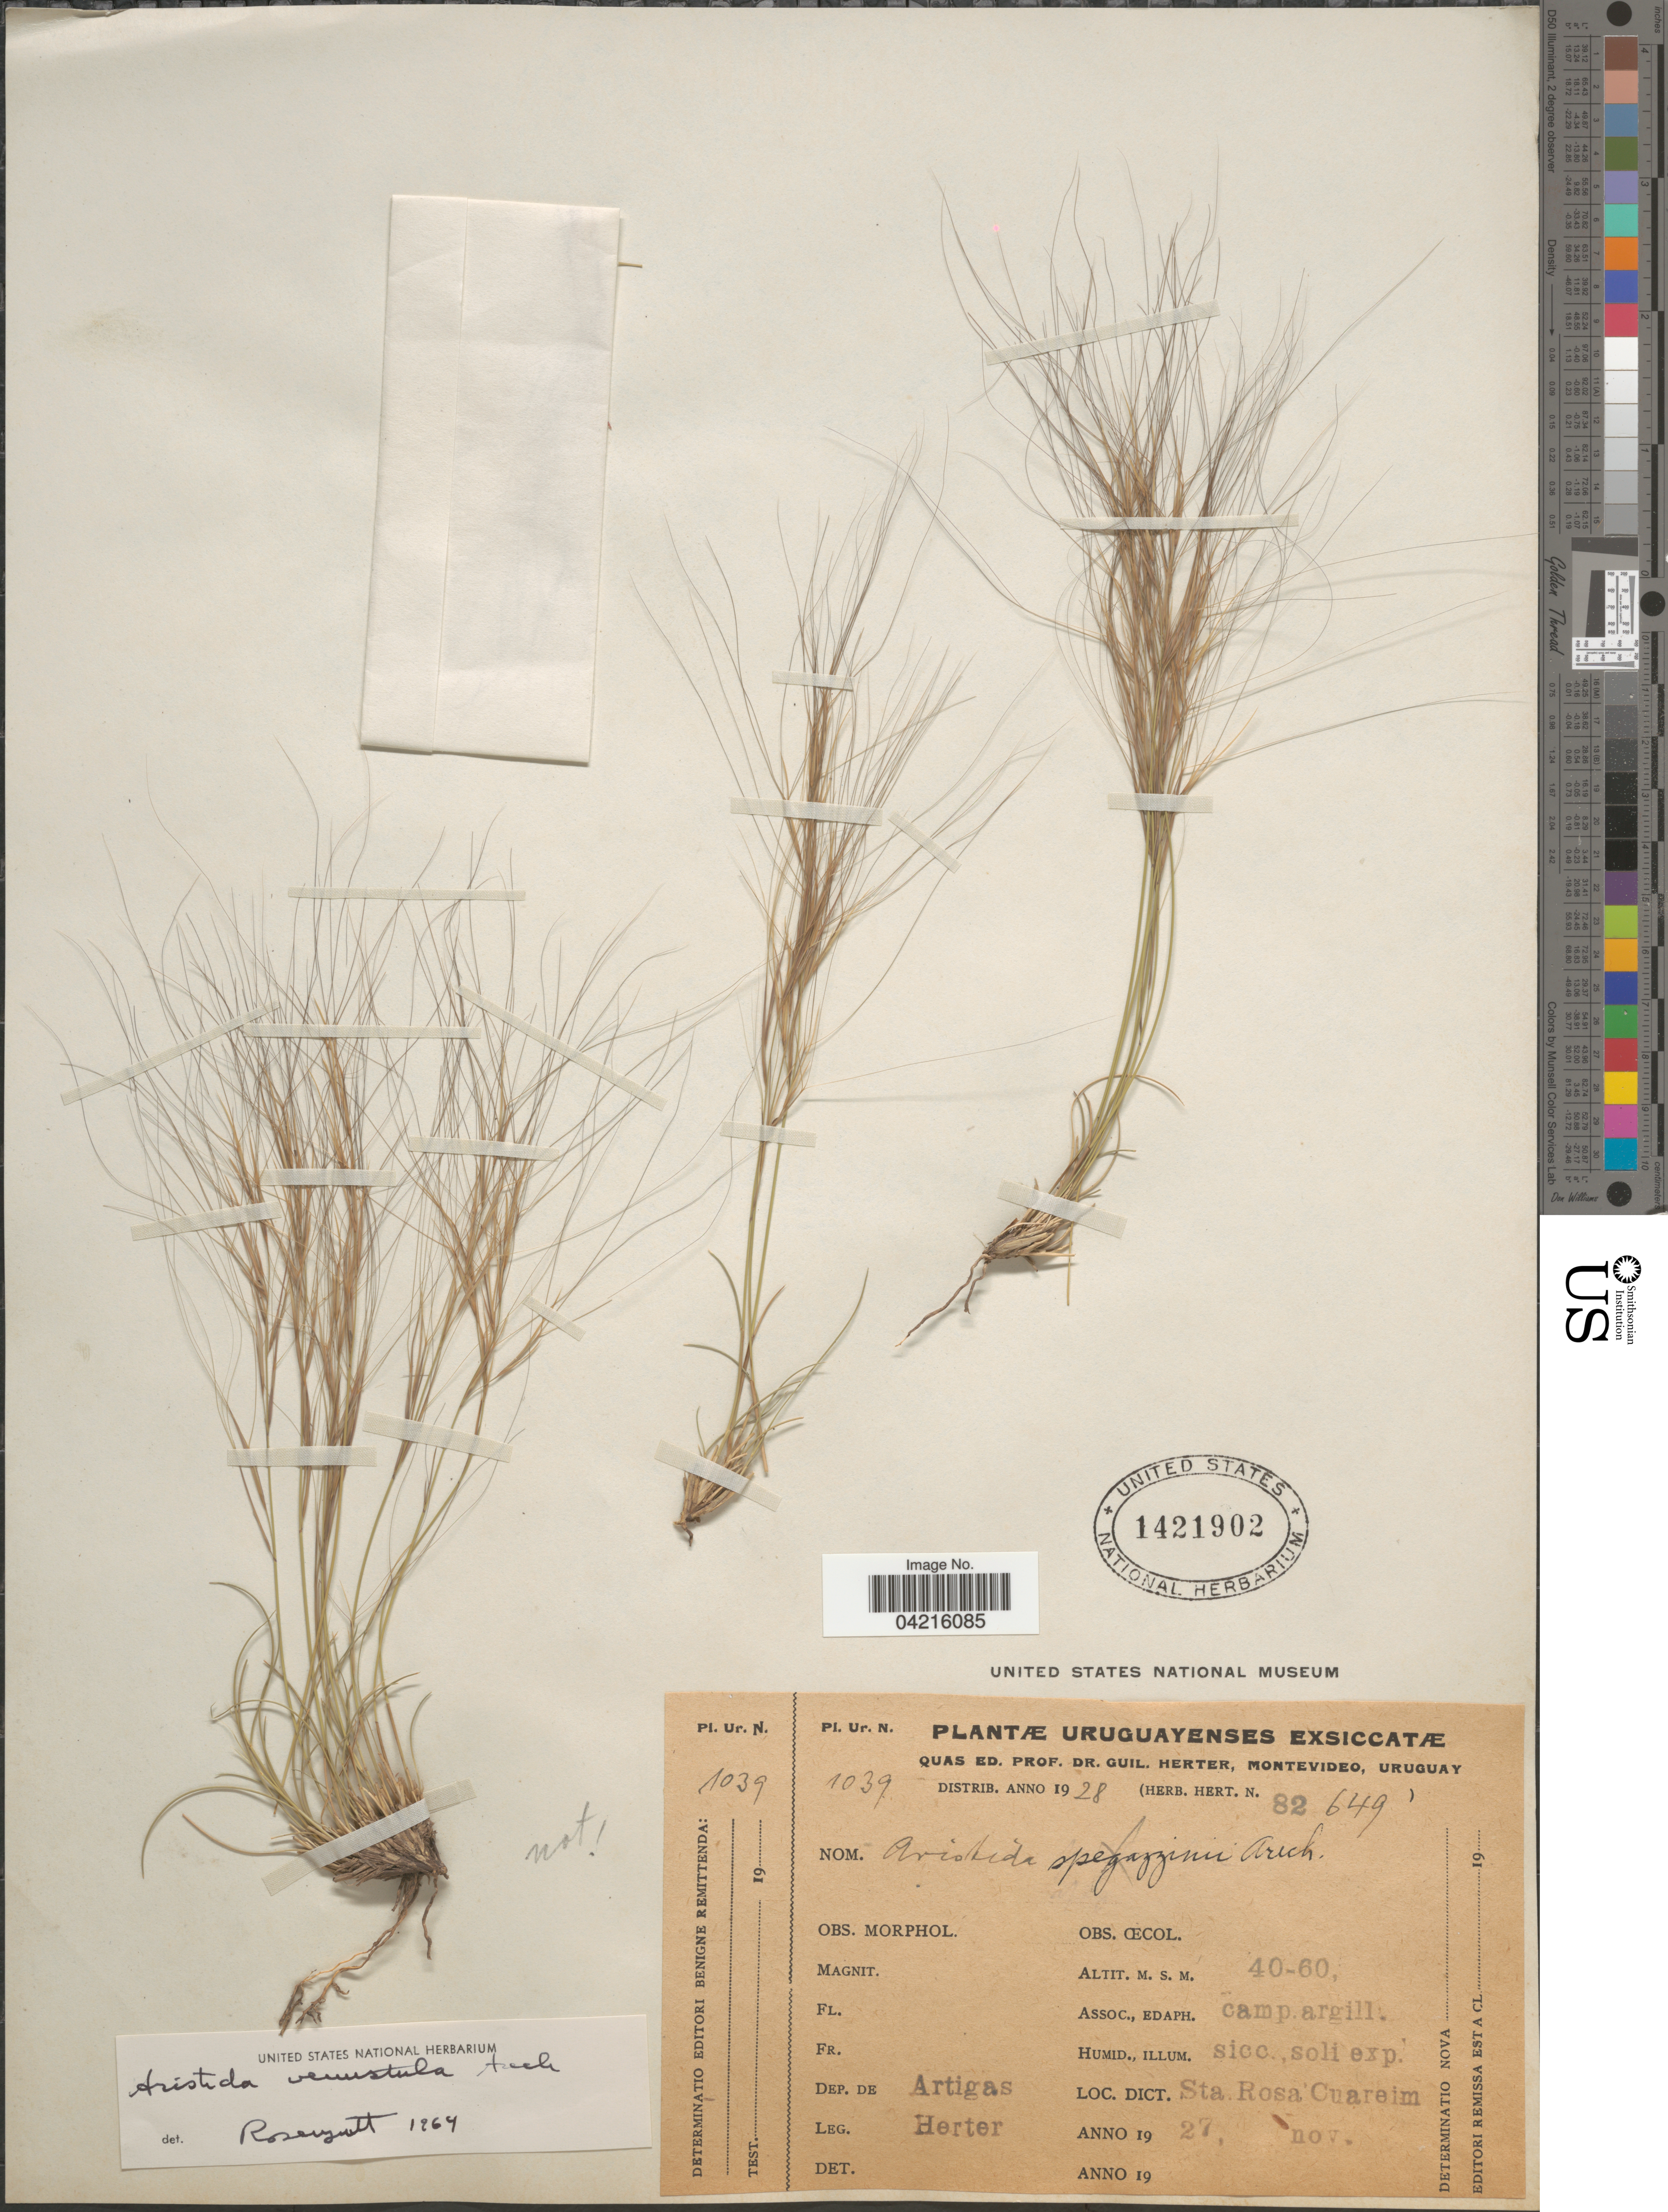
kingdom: Plantae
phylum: Tracheophyta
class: Liliopsida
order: Poales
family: Poaceae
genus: Aristida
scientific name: Aristida venustula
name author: Arechav.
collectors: G. Herter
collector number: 1039/82649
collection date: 1927-11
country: Uruguay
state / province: Artigas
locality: Dep. de Artigas. Dict. Sta. Rosa Cuareim.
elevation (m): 40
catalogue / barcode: US 1421902